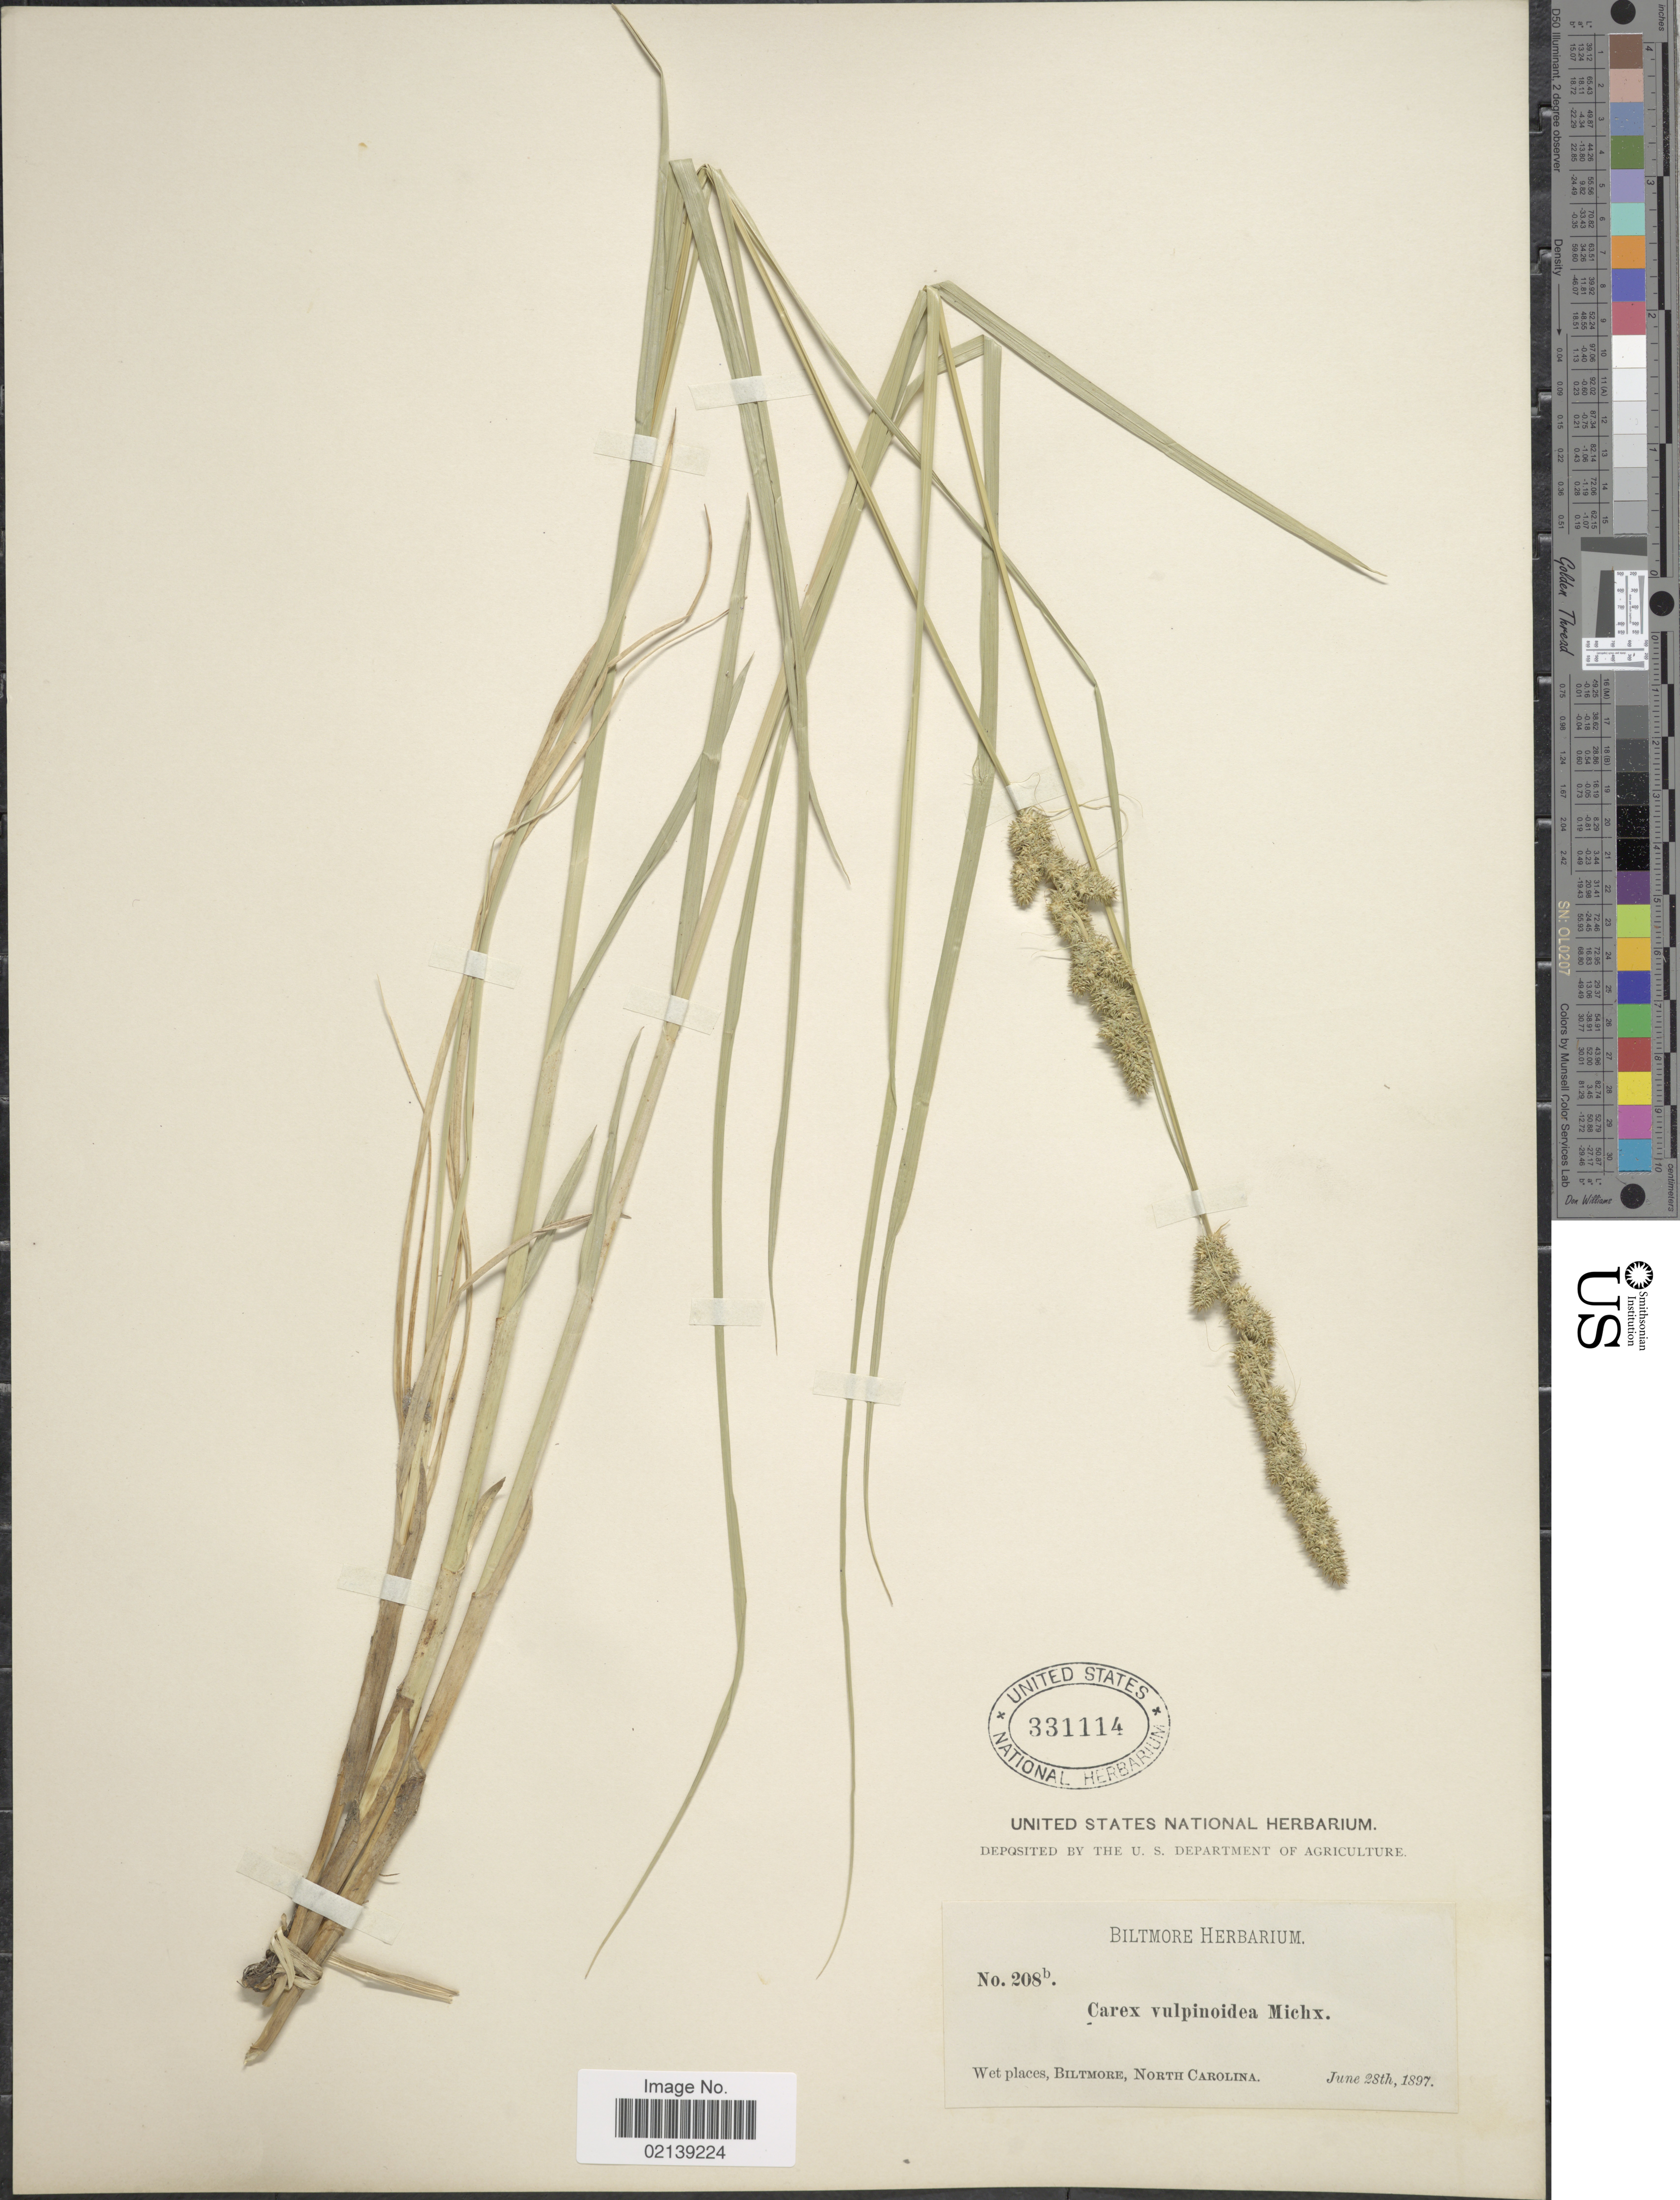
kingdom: Plantae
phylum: Tracheophyta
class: Liliopsida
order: Poales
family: Cyperaceae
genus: Carex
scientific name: Carex vulpinoidea Michx.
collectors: ex herb. Biltmore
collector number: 208b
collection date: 1897-06-28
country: United States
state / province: North Carolina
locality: Wet places, Biltmore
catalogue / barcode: US 331114